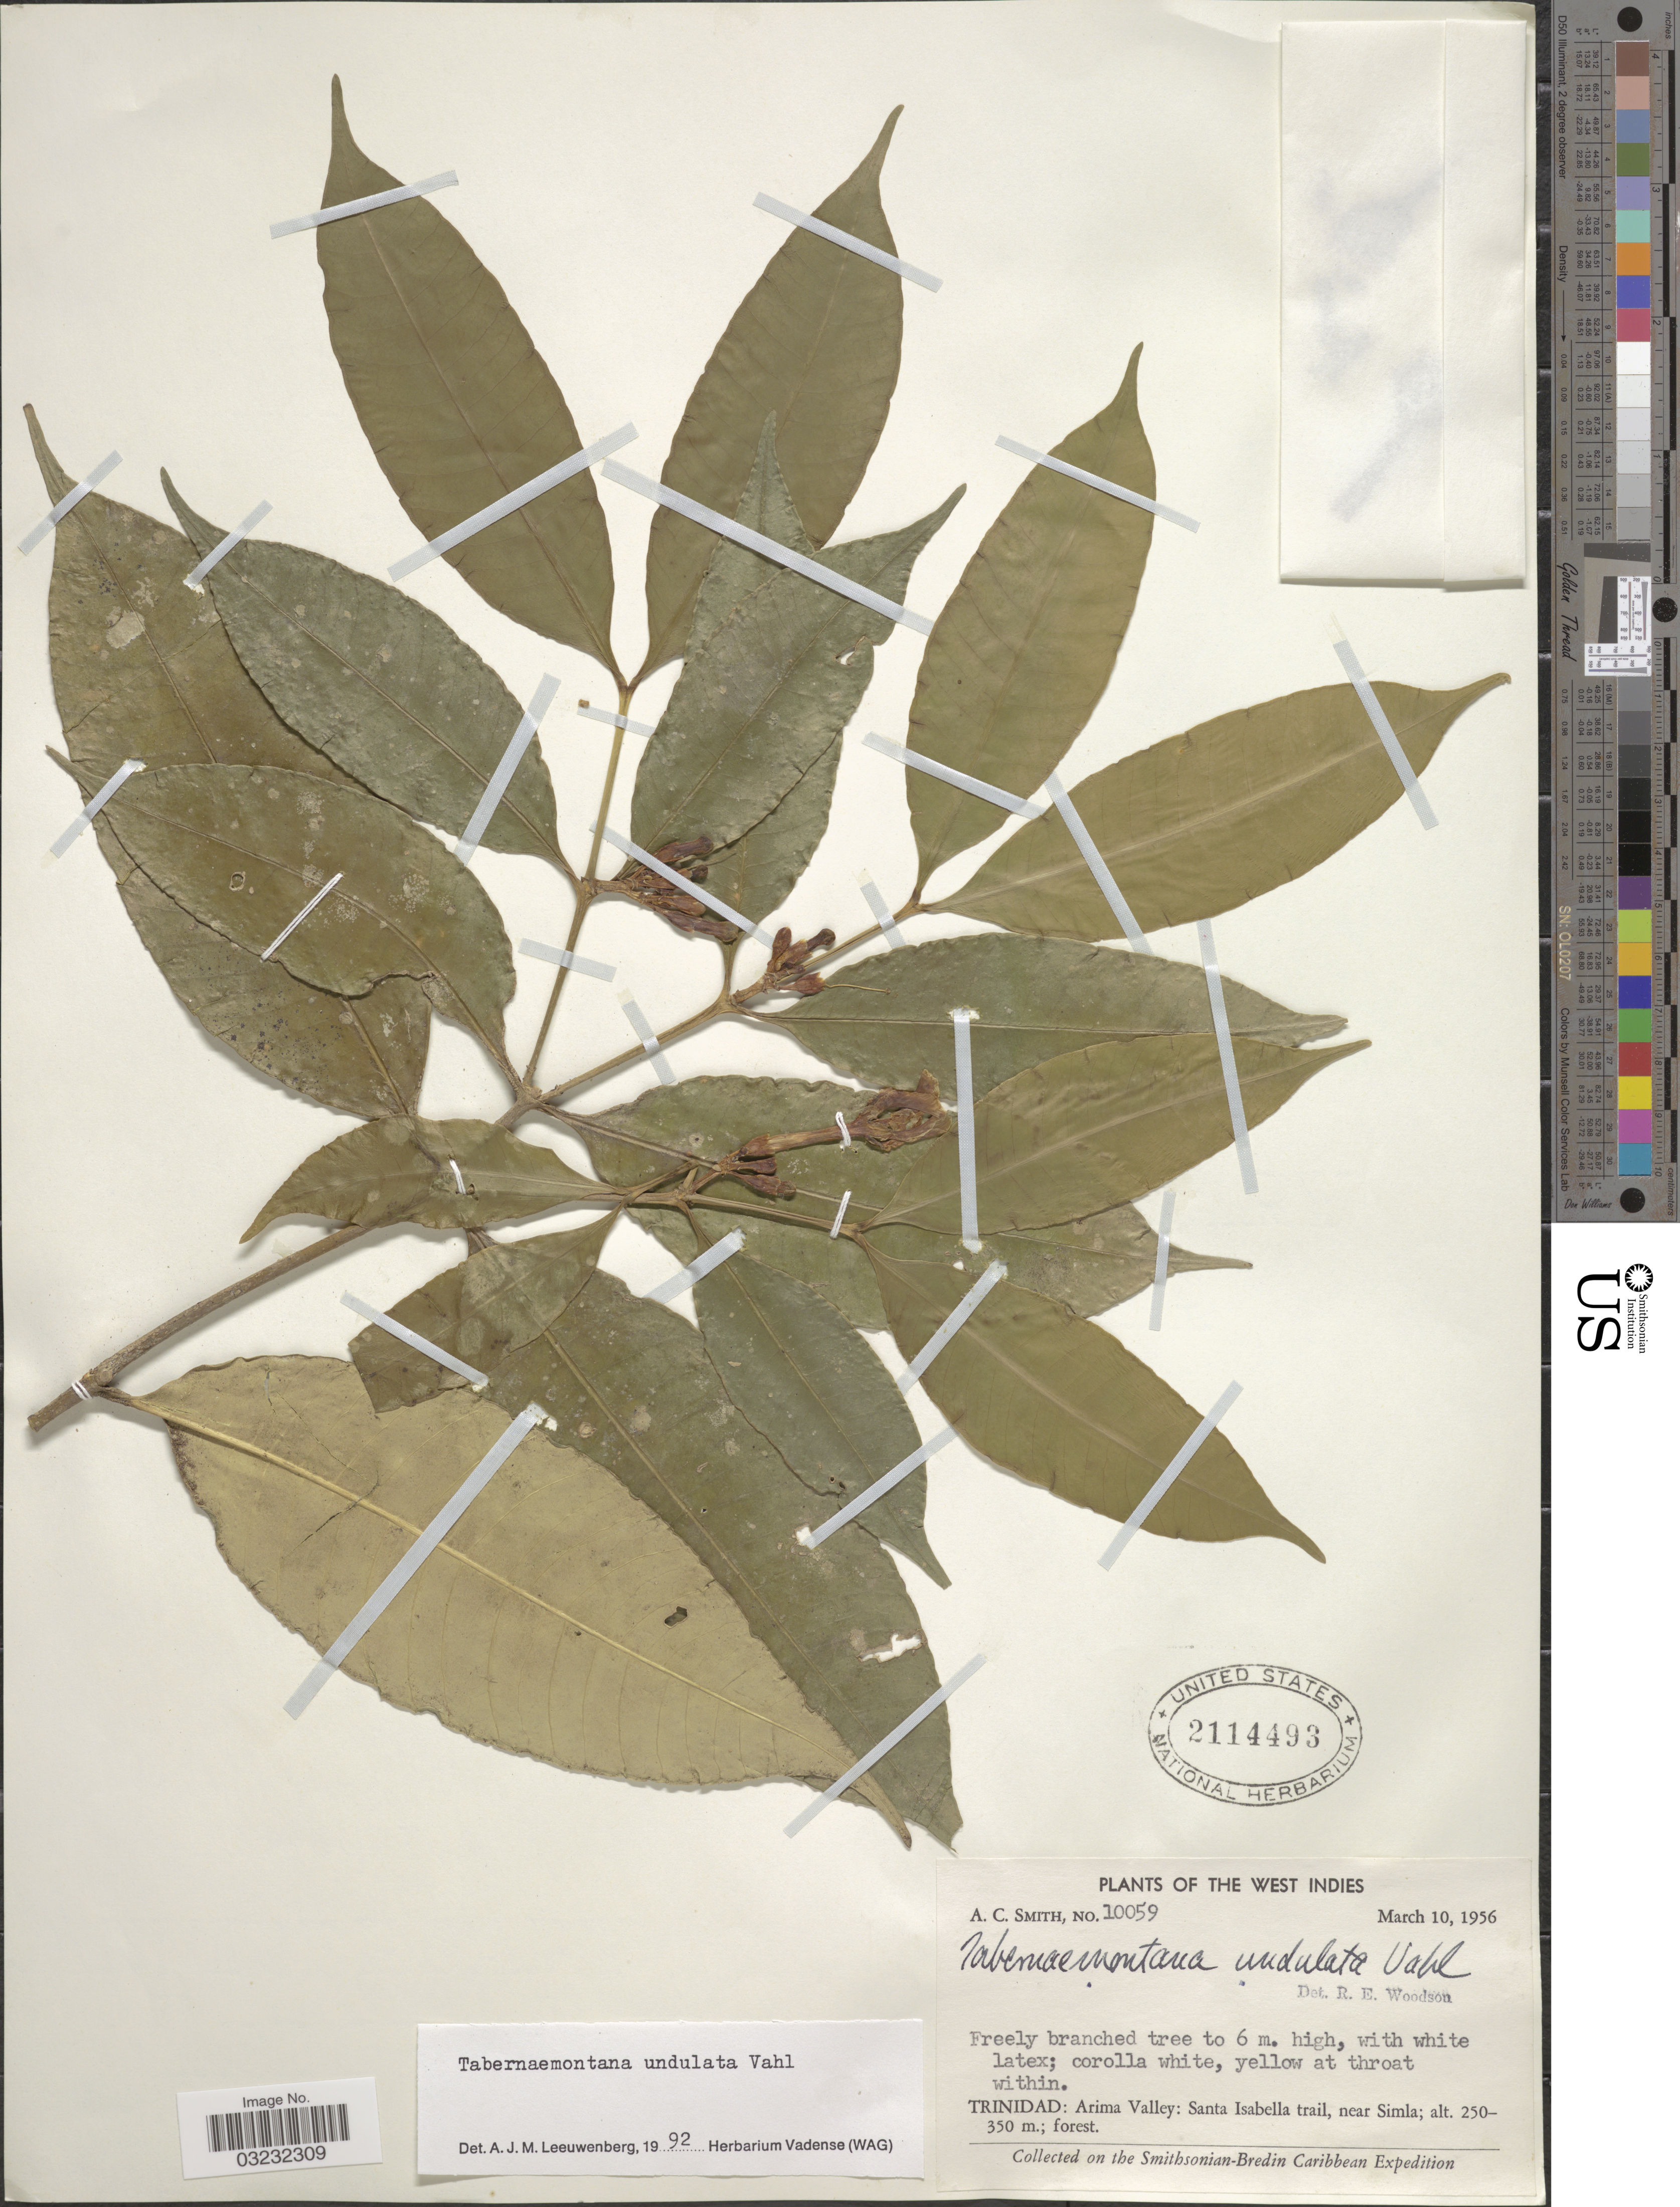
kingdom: Plantae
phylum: Tracheophyta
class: Magnoliopsida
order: Gentianales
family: Apocynaceae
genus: Tabernaemontana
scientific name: Tabernaemontana undulata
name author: Vahl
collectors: A. C. Smith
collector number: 10059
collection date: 1956-03-10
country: Trinidad and Tobago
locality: West Indies, Trinidad: Arima Valley: Santa Isabella trail, near Simla.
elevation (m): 250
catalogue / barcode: US 2114493